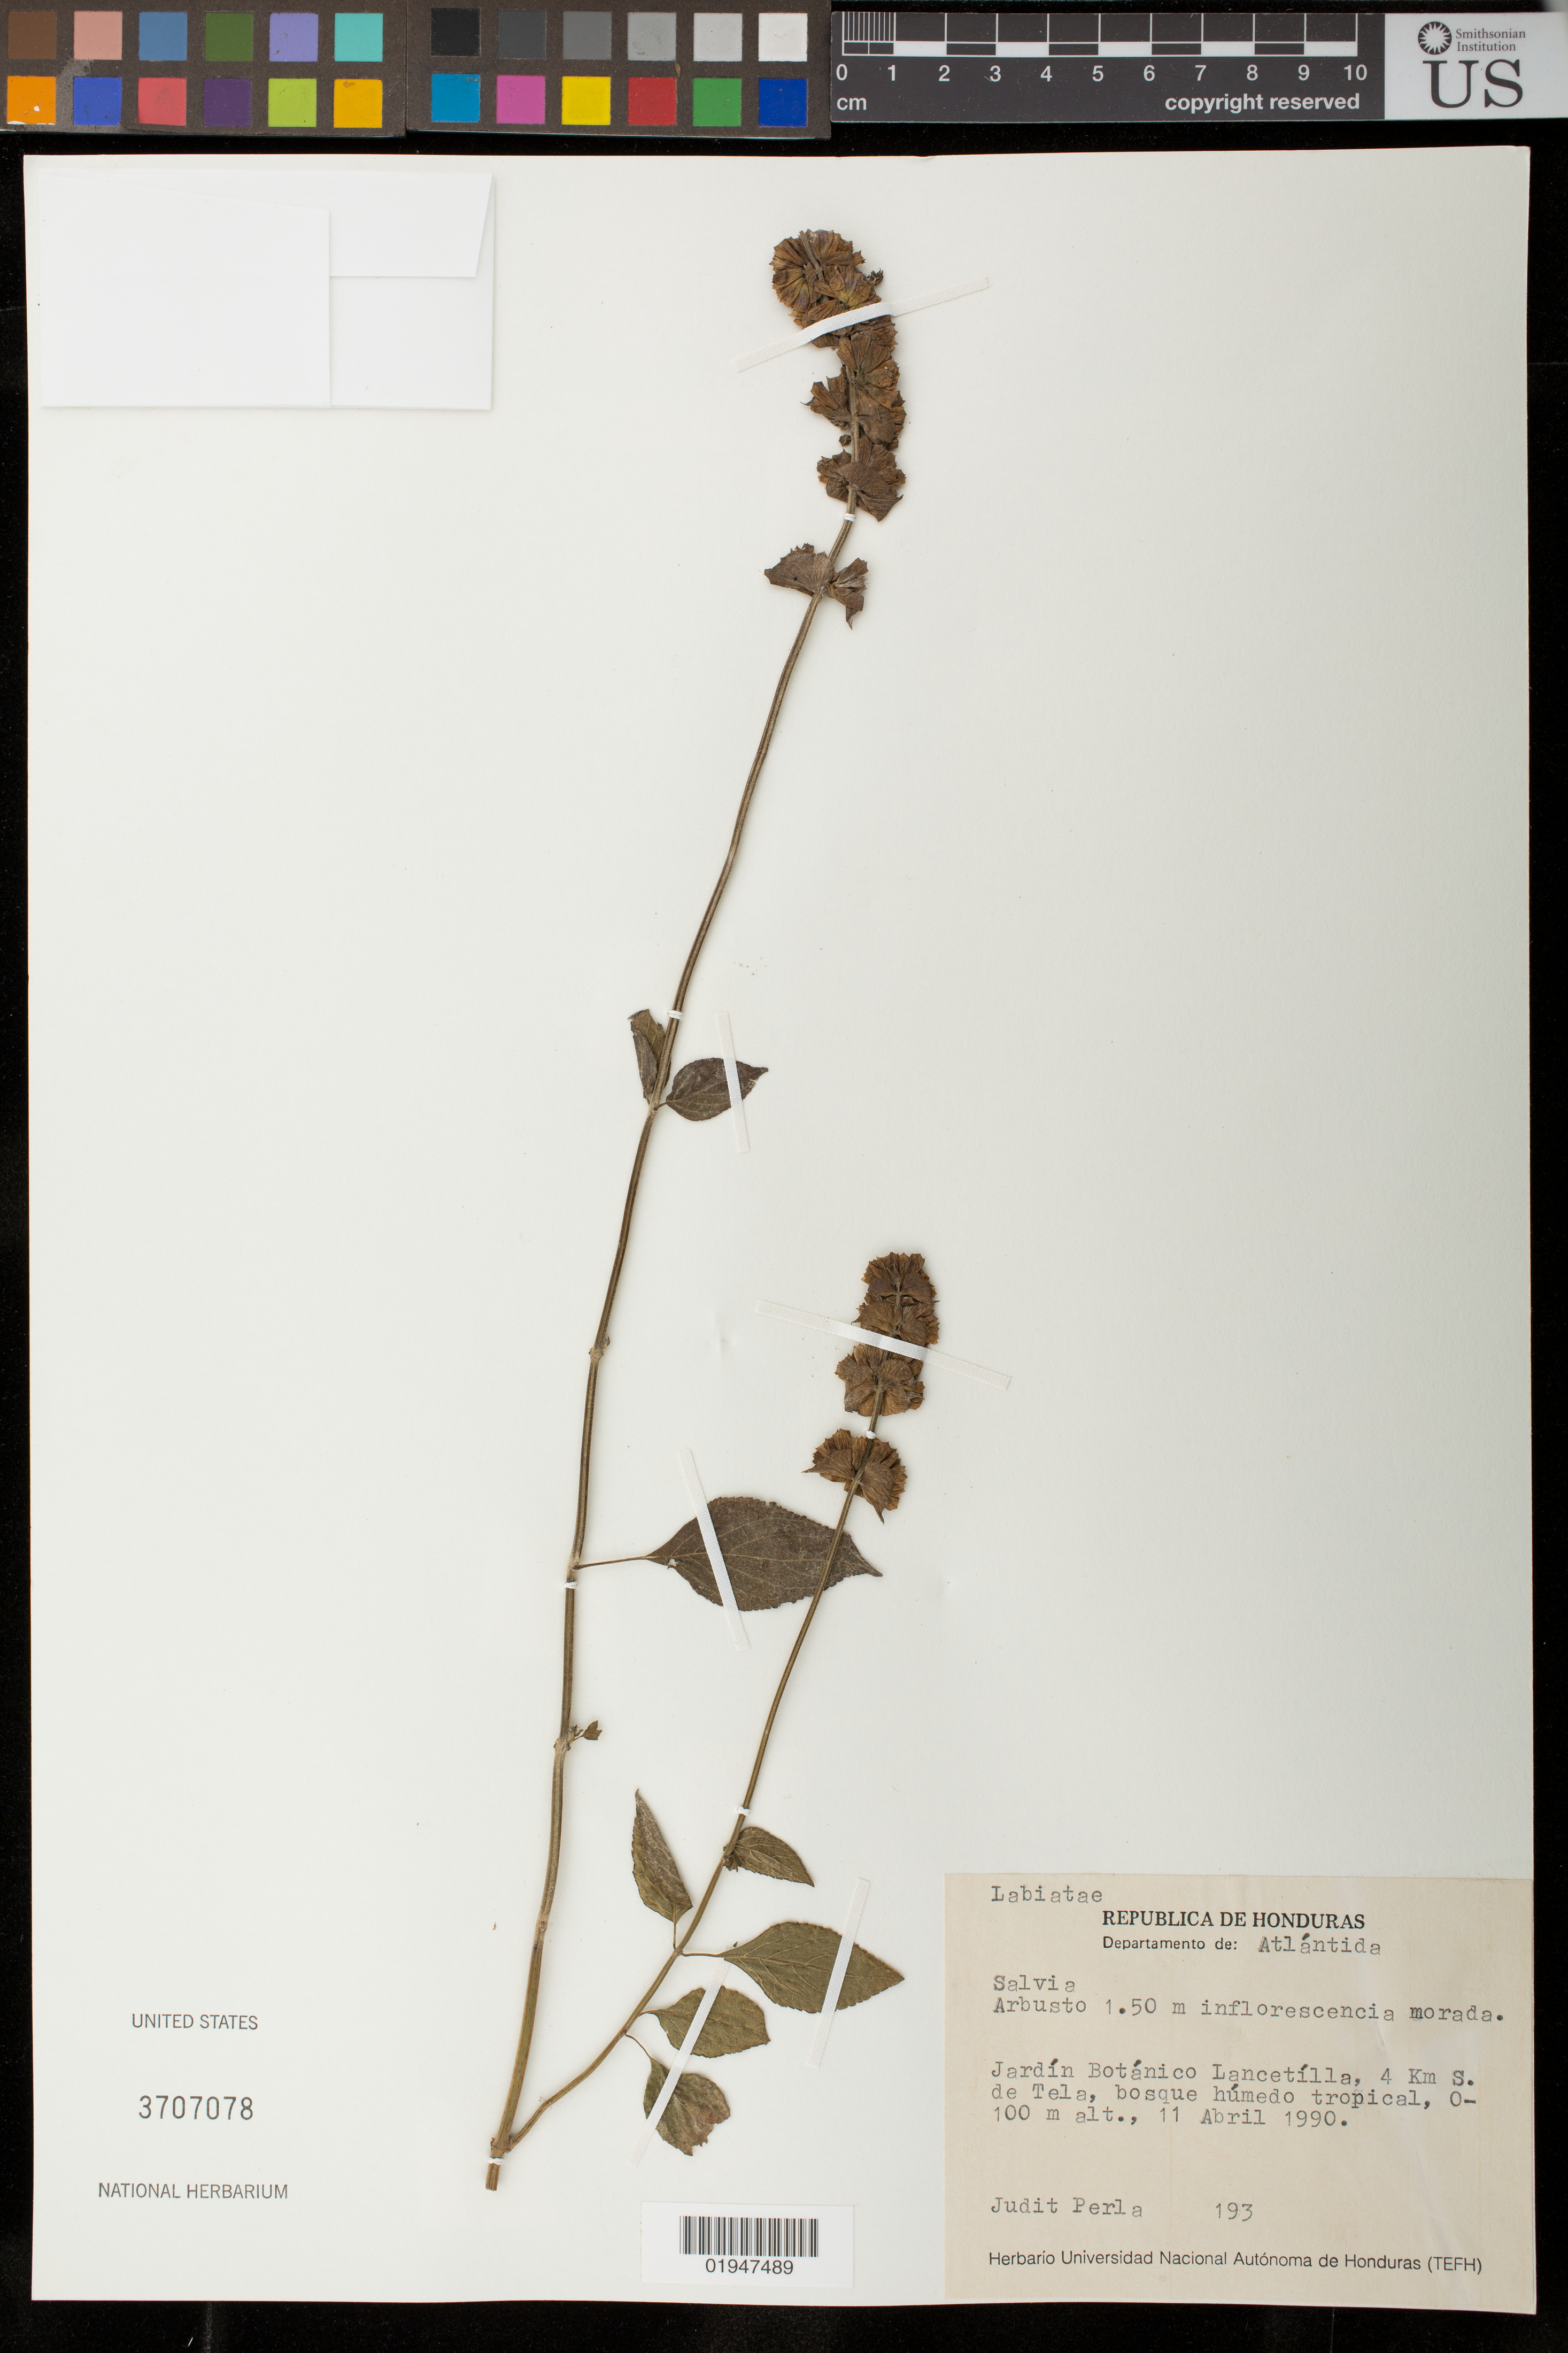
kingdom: Plantae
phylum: Tracheophyta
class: Magnoliopsida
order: Lamiales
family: Lamiaceae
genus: Salvia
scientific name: Salvia sp.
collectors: J. Perla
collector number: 193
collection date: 1990-04-11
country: Honduras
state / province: Atlántida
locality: Jardín Botánica Lancetílla, 4 km S de Tela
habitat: Bosque húmedo subtropica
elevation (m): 100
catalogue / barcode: US 3707078